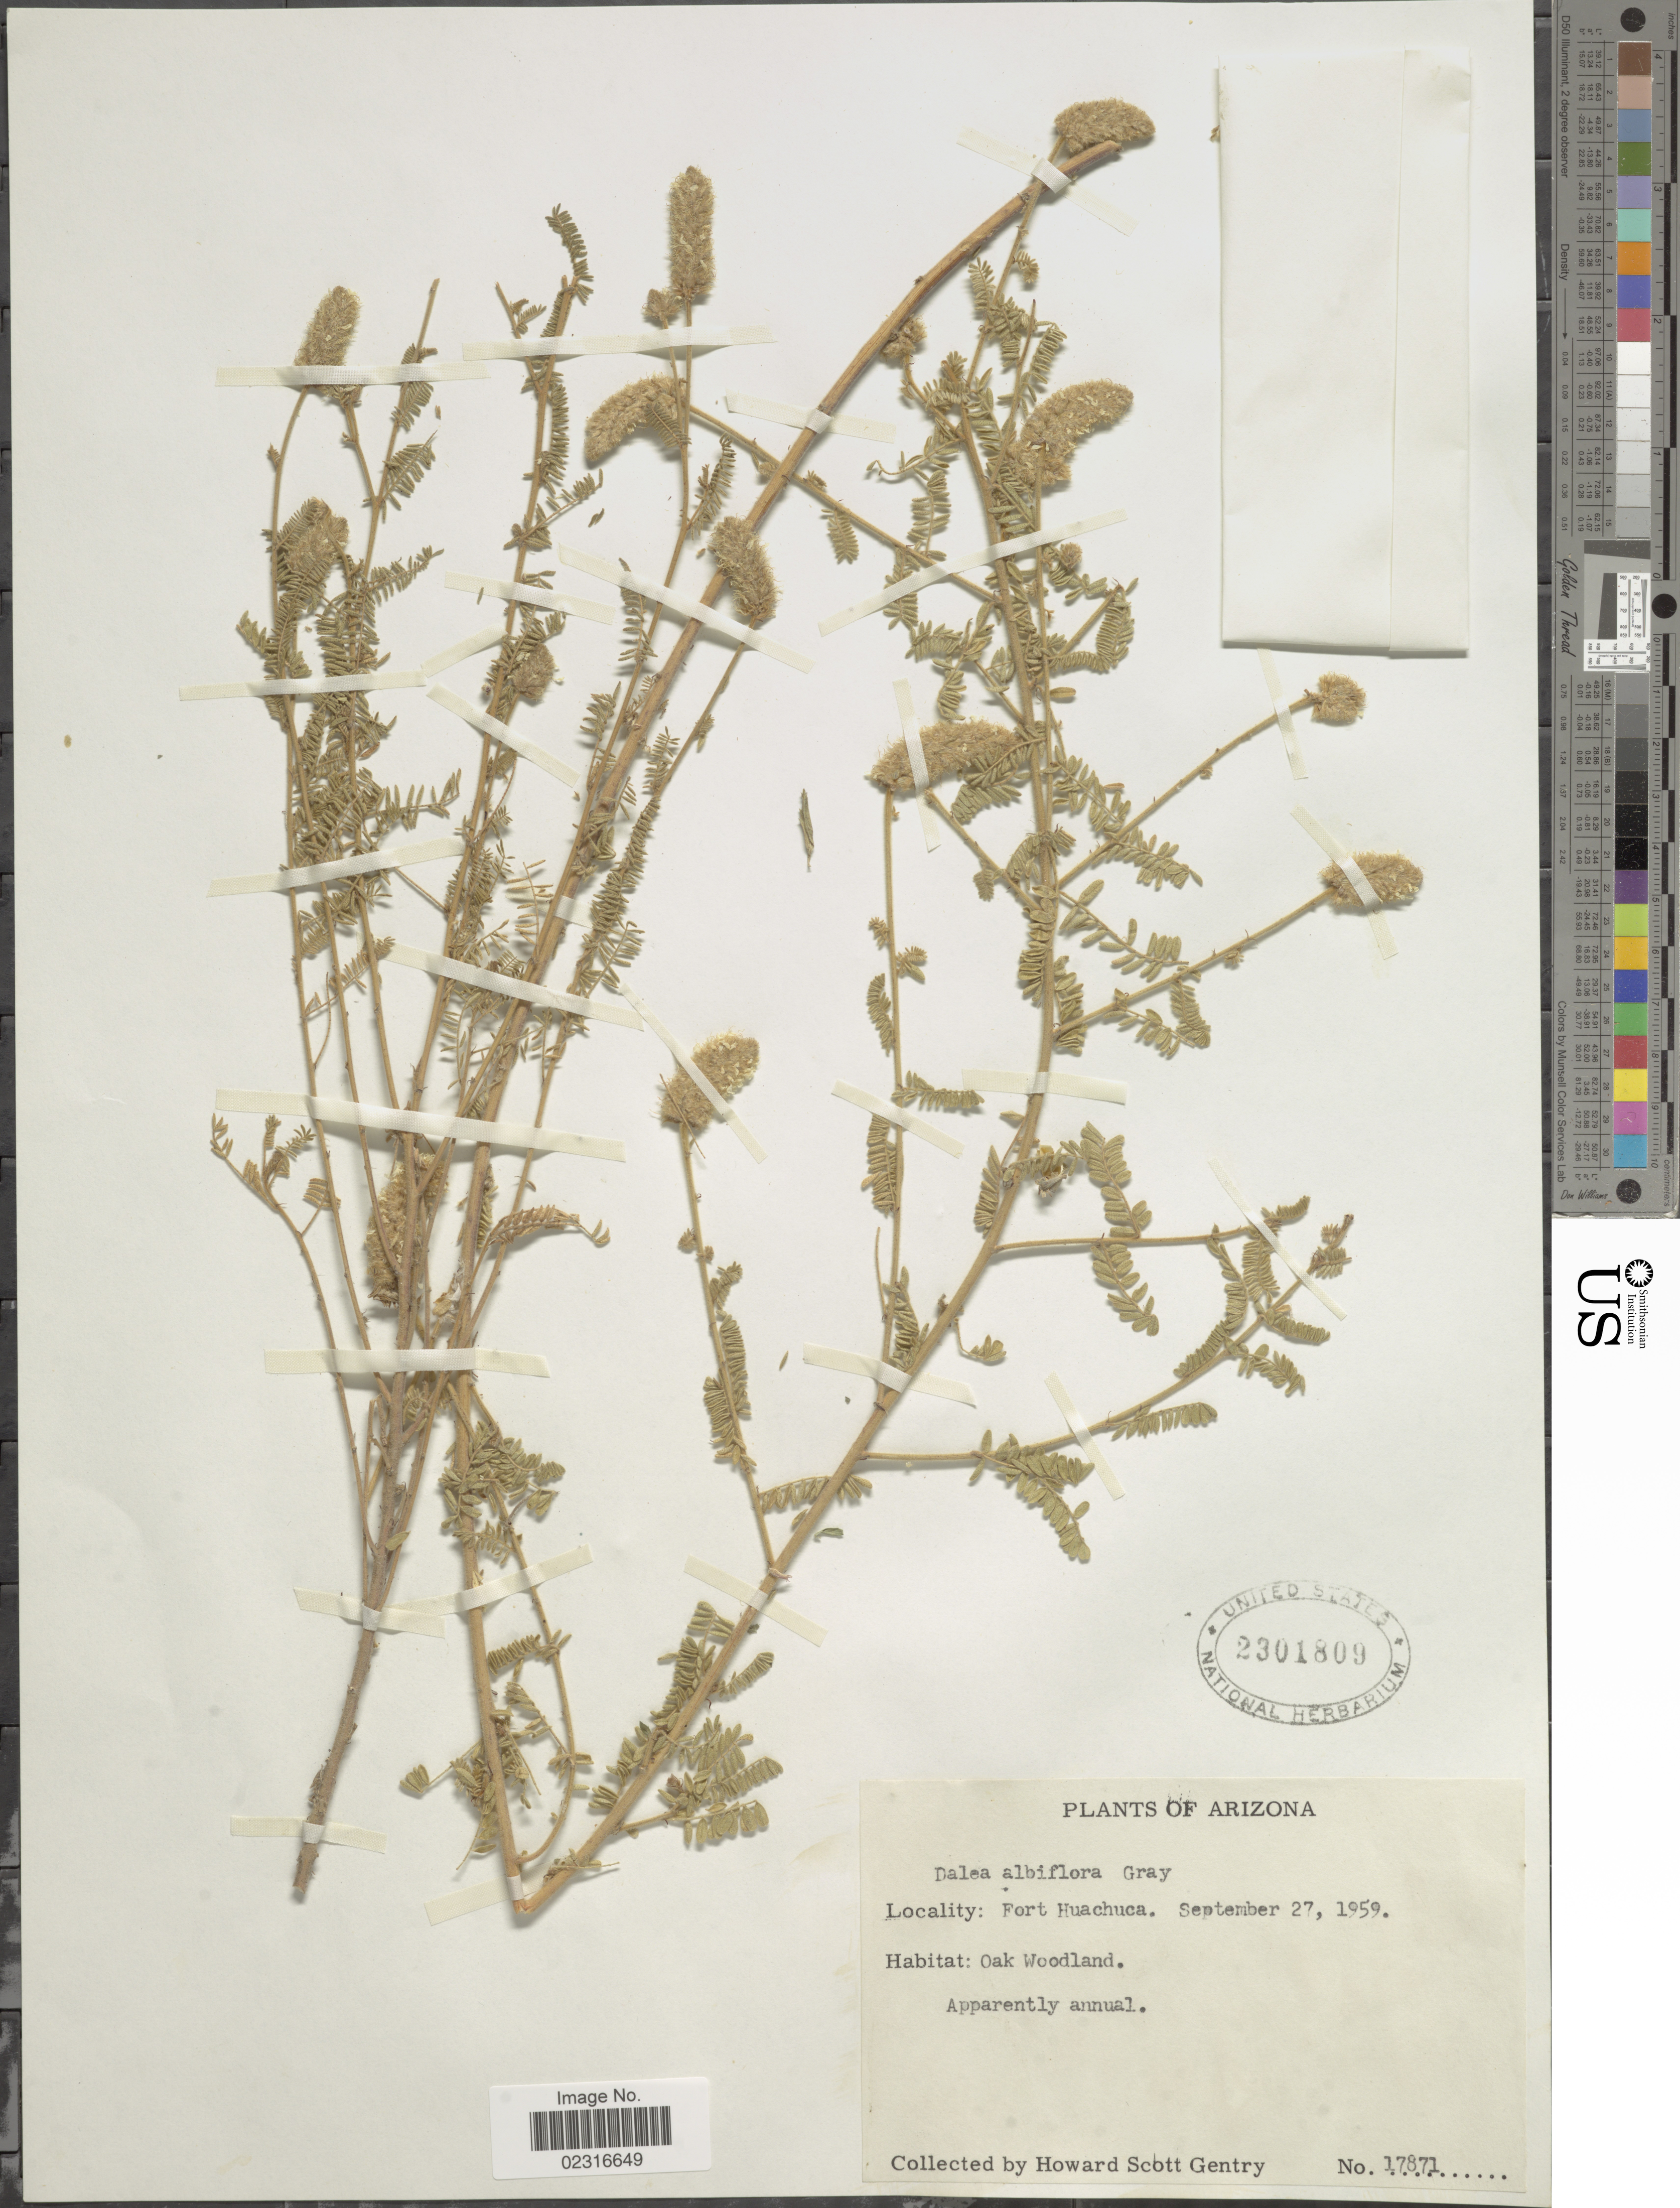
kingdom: Plantae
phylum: Tracheophyta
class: Magnoliopsida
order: Fabales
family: Fabaceae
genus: Dalea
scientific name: Dalea albiflora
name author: A. Gray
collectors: H. S. Gentry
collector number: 17871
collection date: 1959-09-27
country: United States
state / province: Arizona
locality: Fort Huachuca.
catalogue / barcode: US 2301809